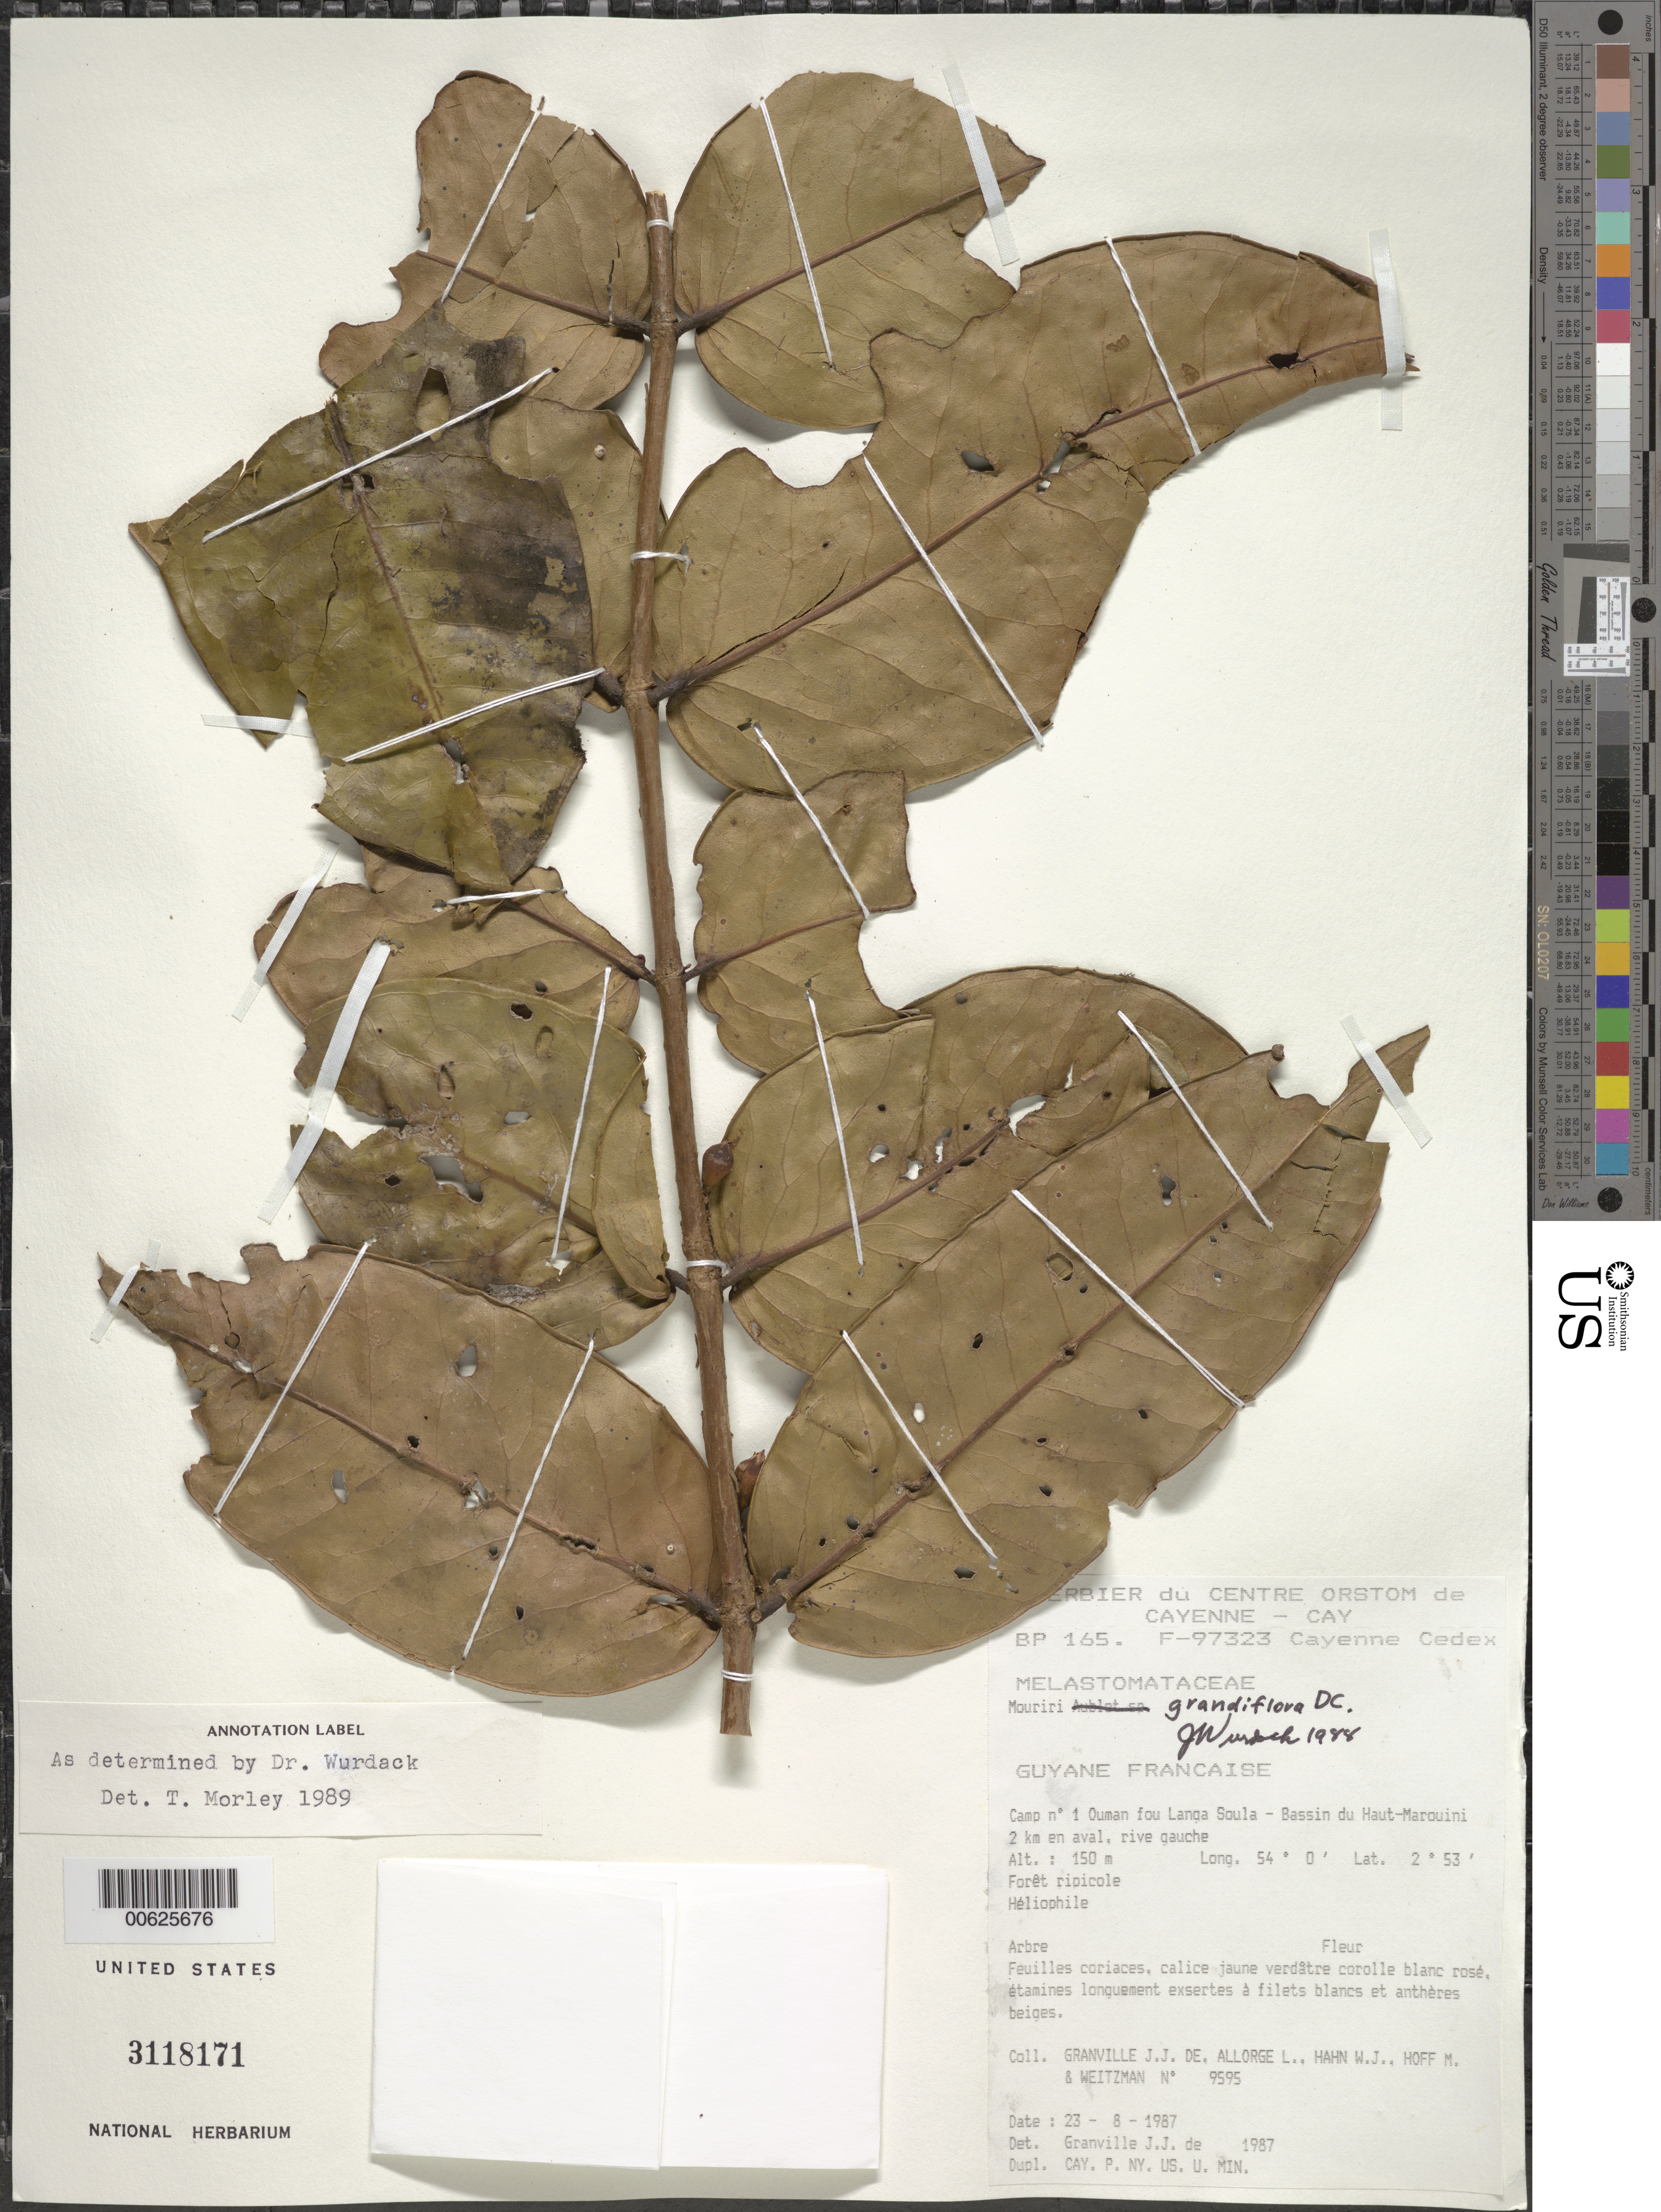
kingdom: Plantae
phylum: Tracheophyta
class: Magnoliopsida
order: Myrtales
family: Melastomataceae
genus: Mouriri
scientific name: Mouriri grandiflora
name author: DC.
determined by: Morley, T.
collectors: J.-J. de Granville, L. Allorge, W. J. Hahn, M. Hoff & A. L. Weitzman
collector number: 9595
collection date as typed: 23-Aug-87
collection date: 1987-08-23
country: French Guiana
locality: Ouman fou Langa Soula, Camp #1, Bassin du Haut-Marouini, 2 km en aval, rive gauche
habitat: Foret ripicole. Heliophile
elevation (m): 150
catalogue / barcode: US 3118171